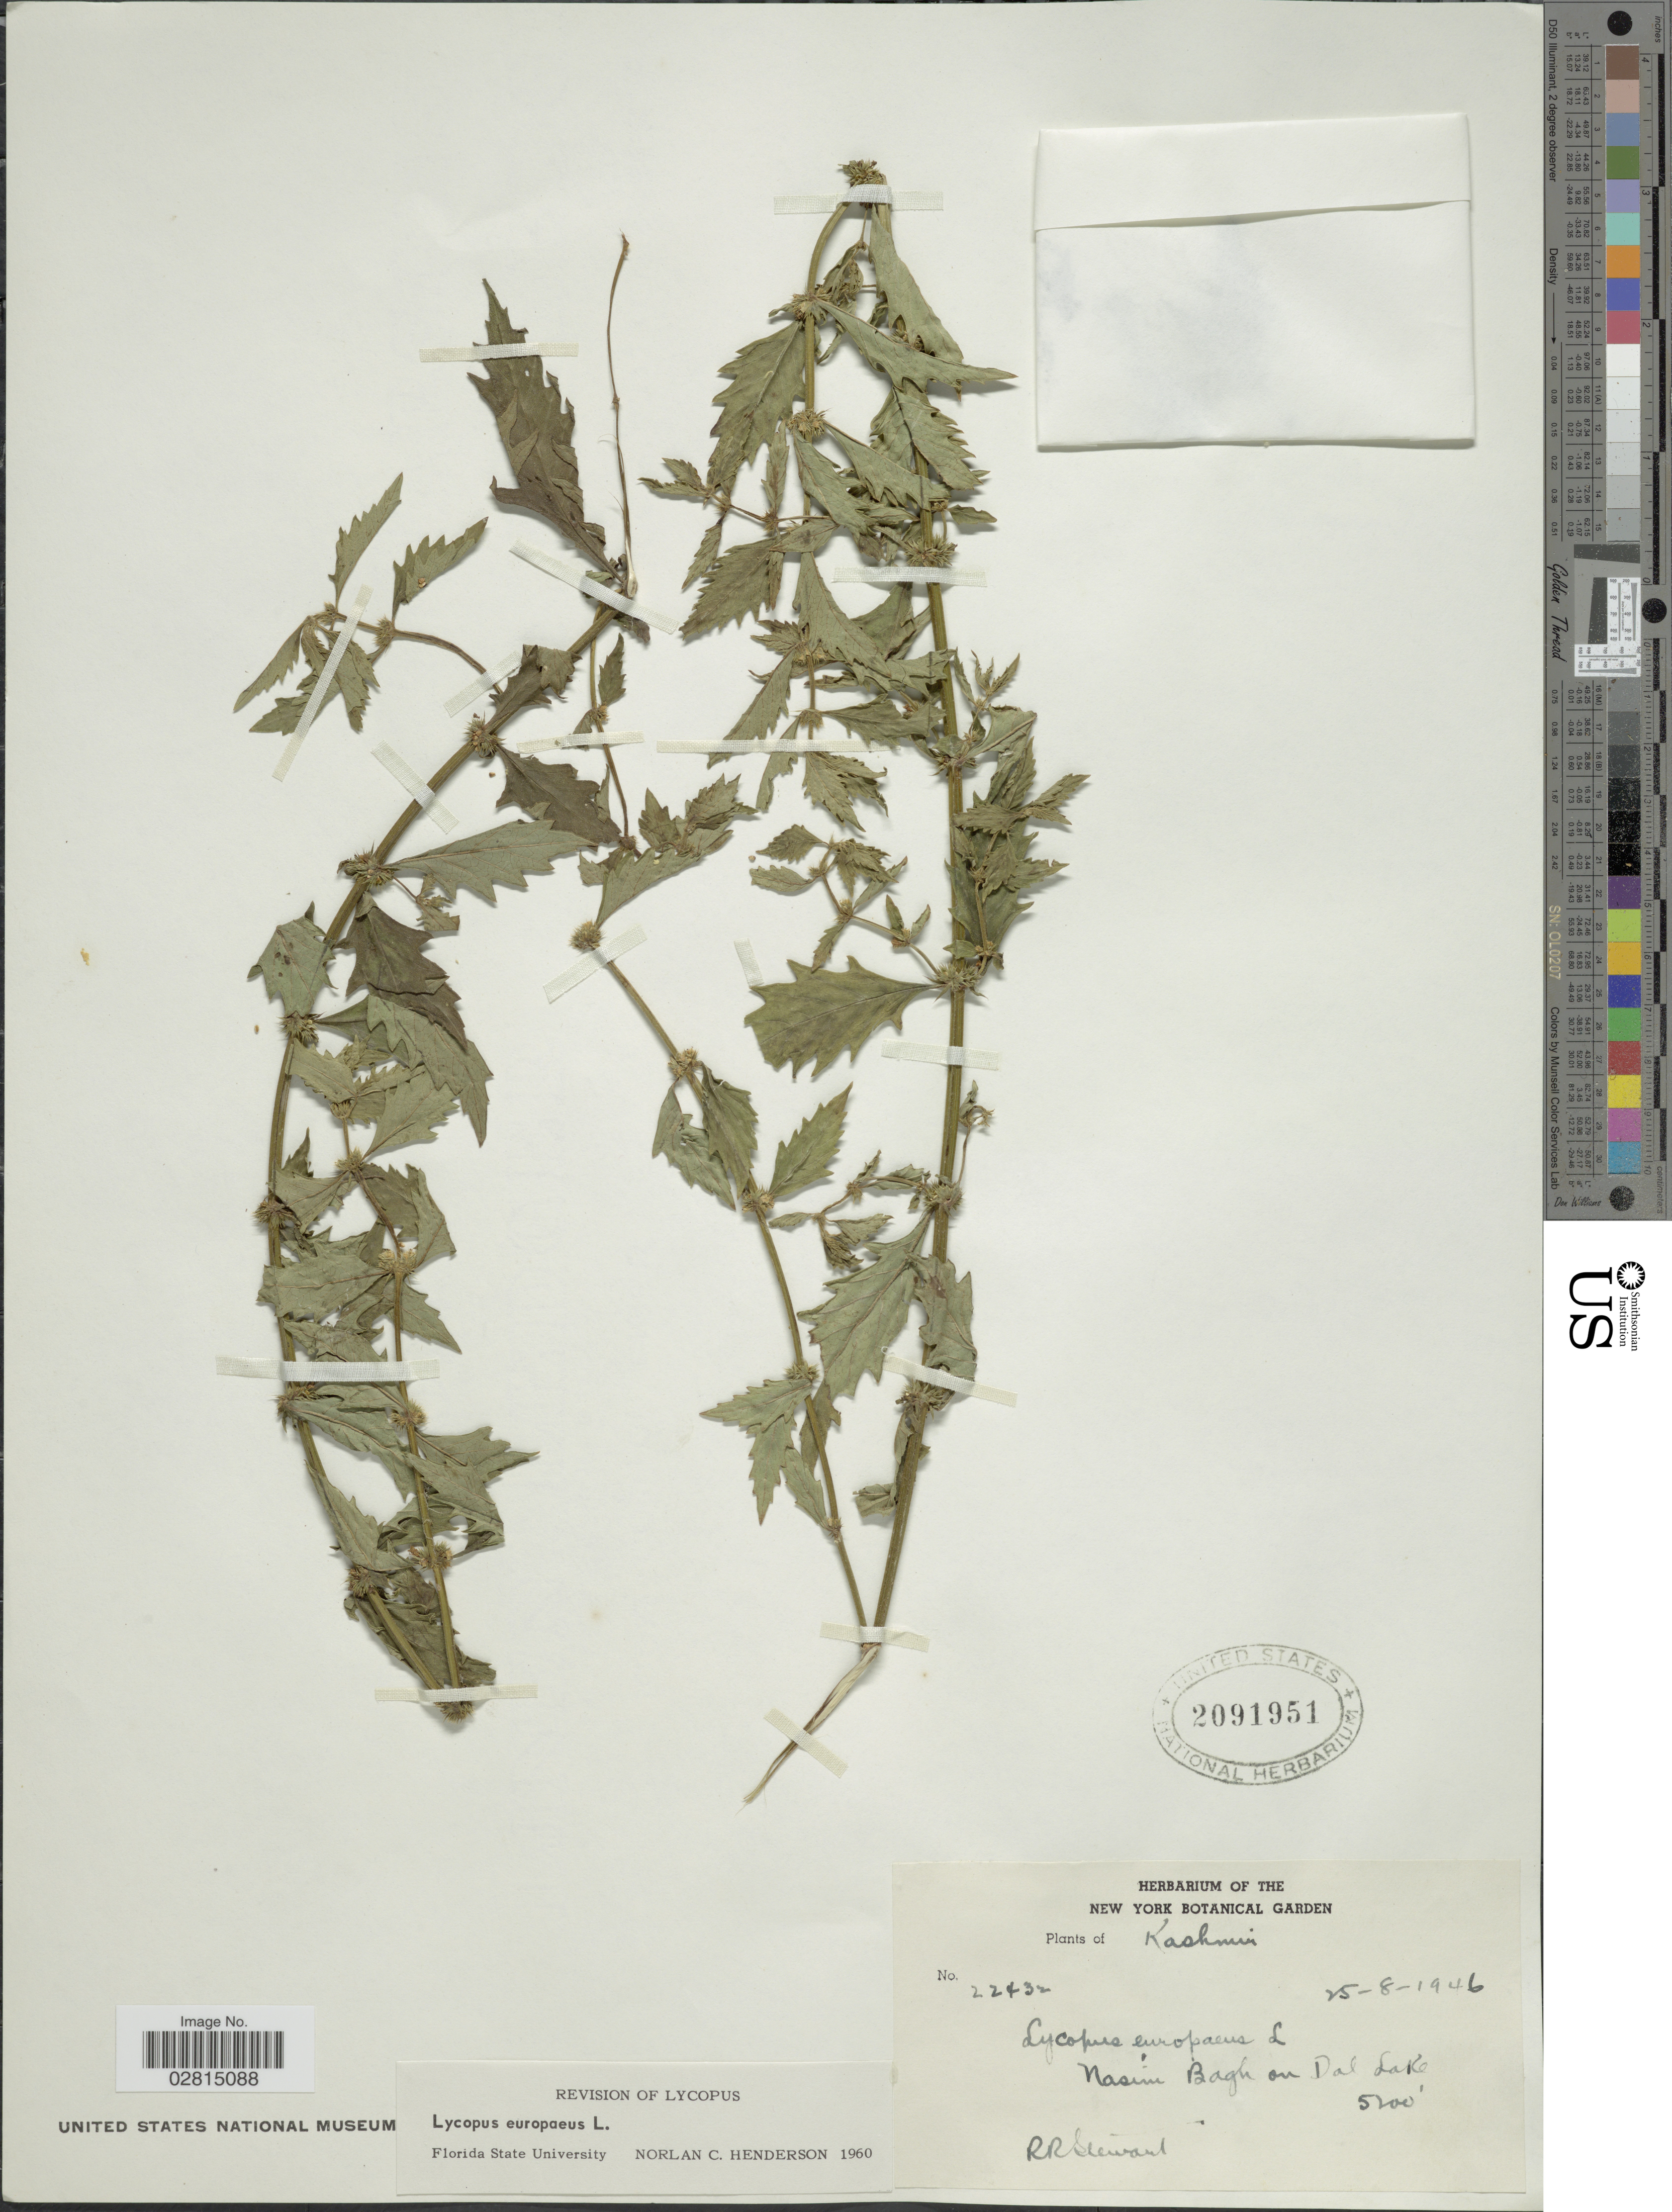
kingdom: Plantae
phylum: Tracheophyta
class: Magnoliopsida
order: Lamiales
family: Lamiaceae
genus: Lycopus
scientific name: Lycopus europaeus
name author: L.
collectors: R. R. Stewart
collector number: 22432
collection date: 1946-08-25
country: India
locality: Kashmir, Nasim Bagh on Dal Lake.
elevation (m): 1585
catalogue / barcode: US 2091951